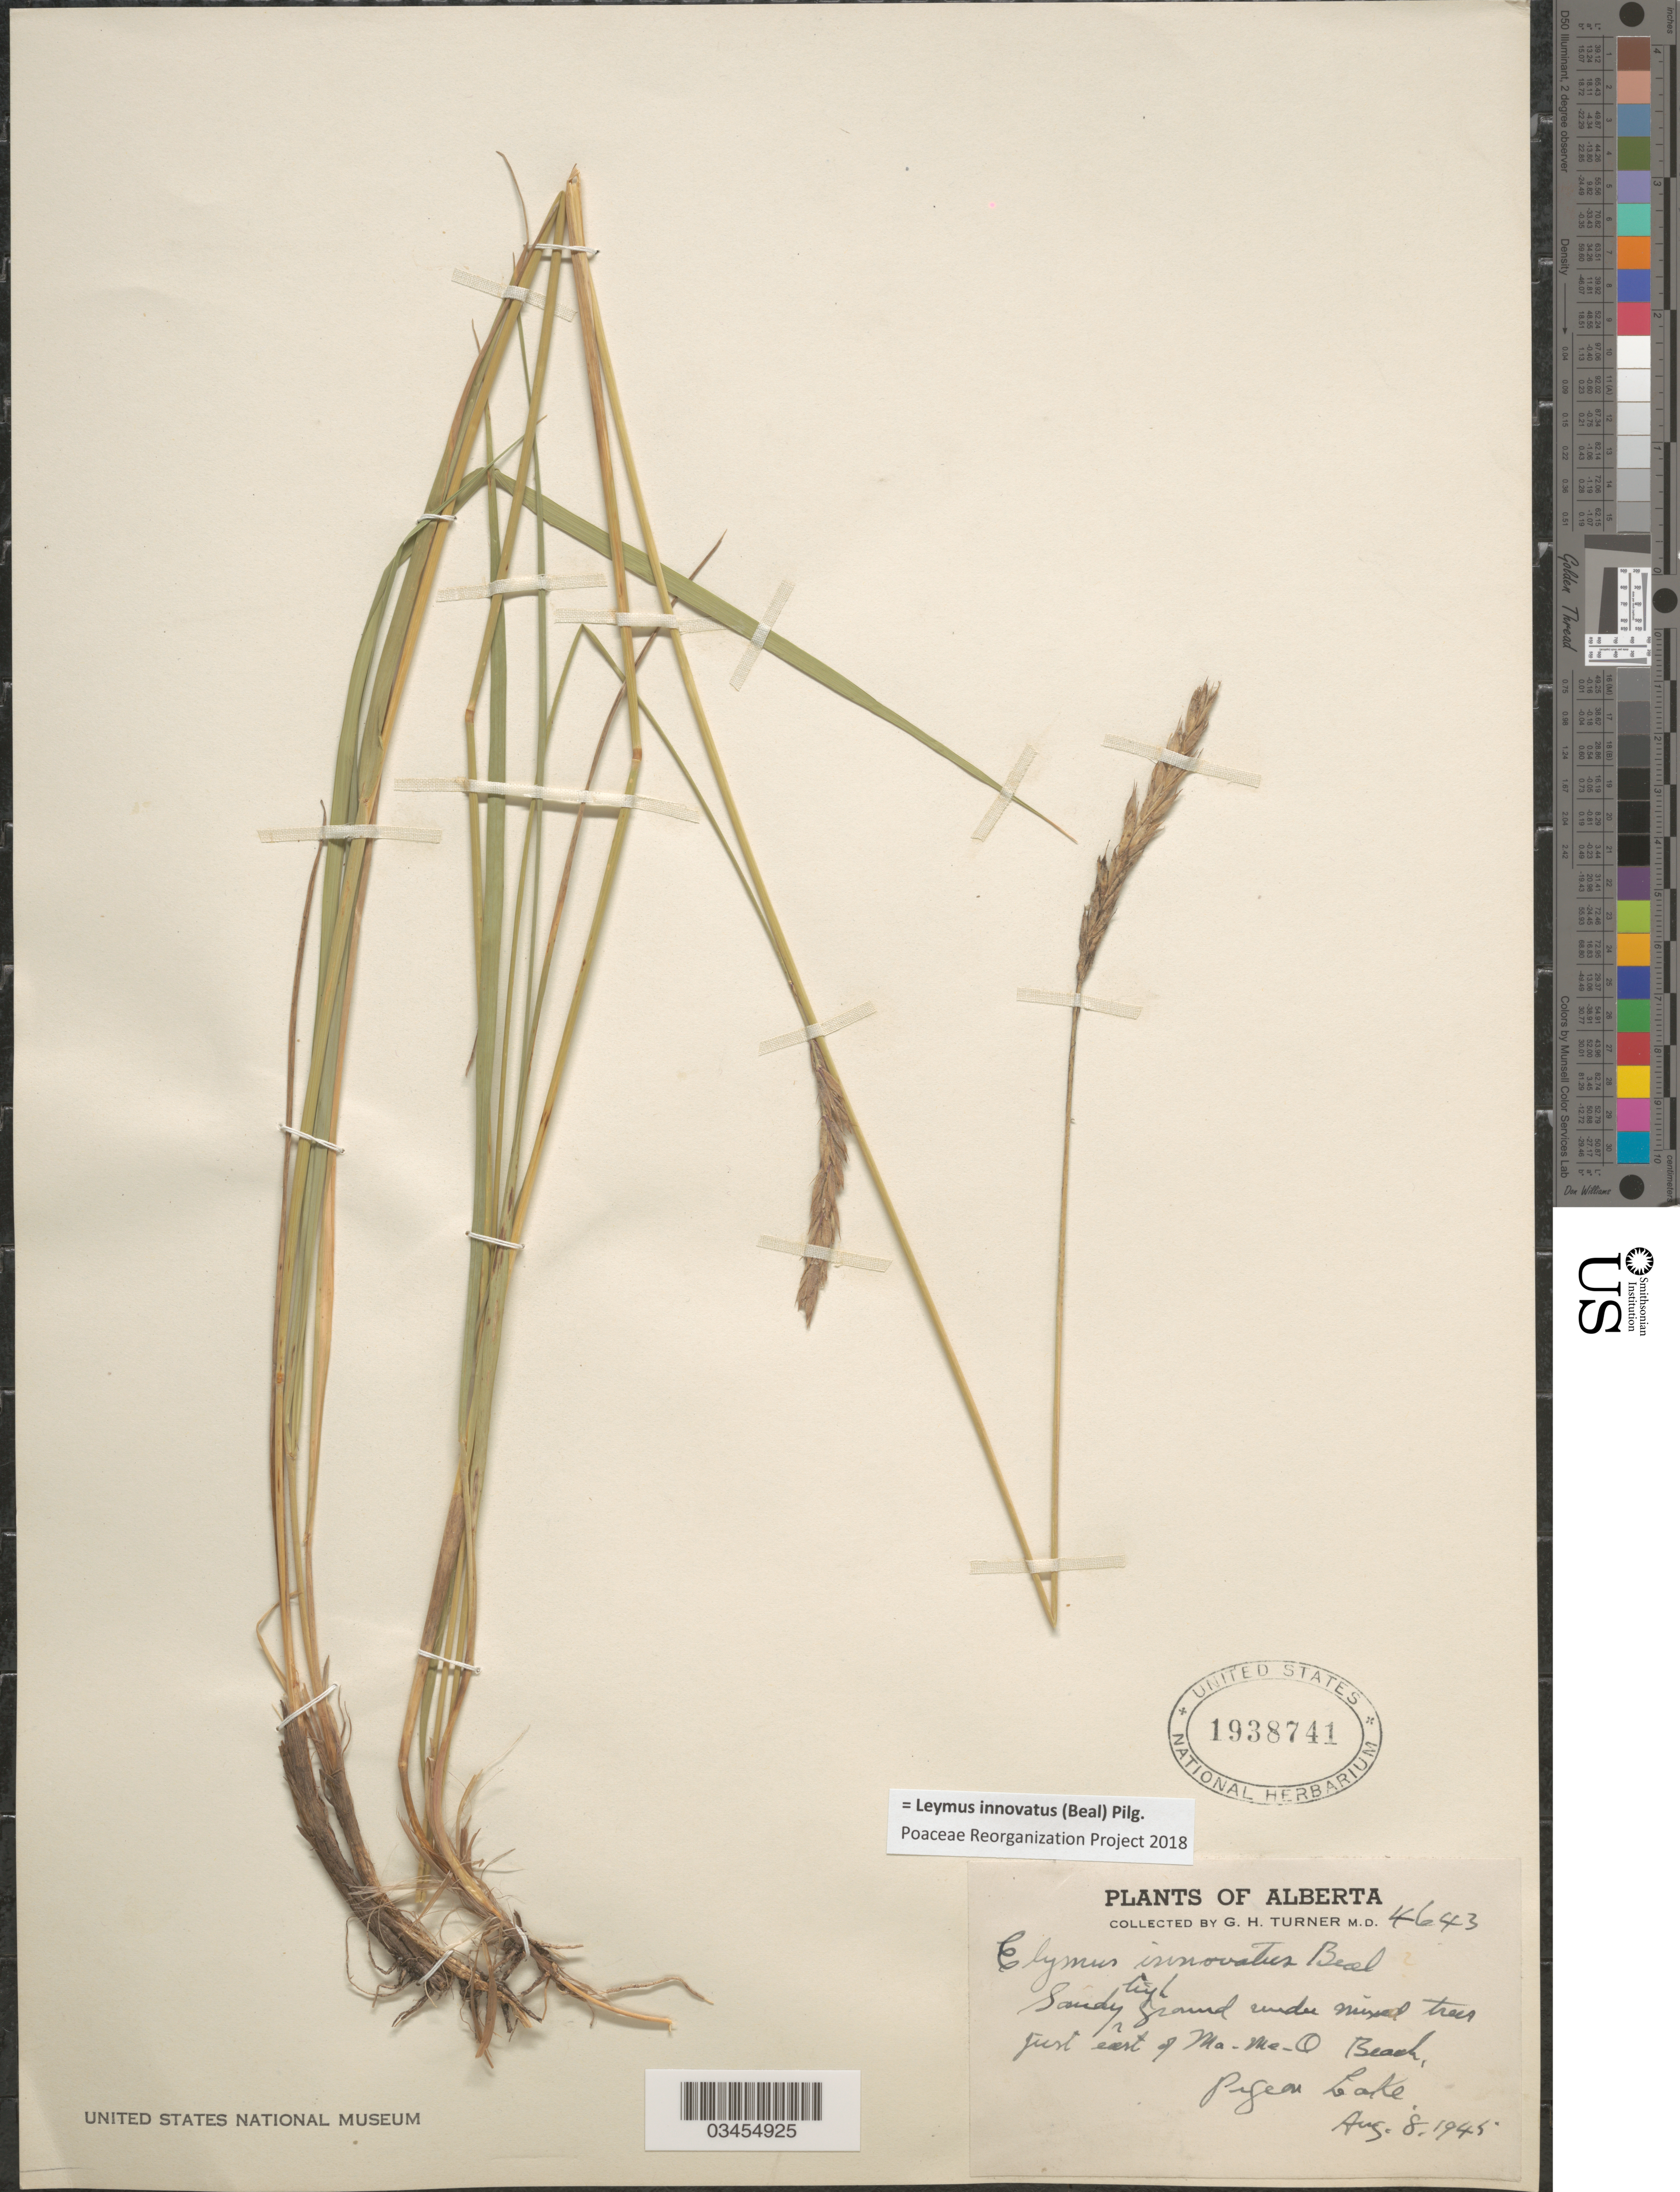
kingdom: Plantae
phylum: Tracheophyta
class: Liliopsida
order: Poales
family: Poaceae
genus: Leymus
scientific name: Leymus innovatus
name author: (W.J. Beal) Pilg.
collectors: G. H. Turner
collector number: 4643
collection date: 1945-08-08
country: Canada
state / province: Alberta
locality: Sandy ground under mixed trees just east of Ma-Me-O Beach, Pigeon Lake.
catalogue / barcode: US 1938741